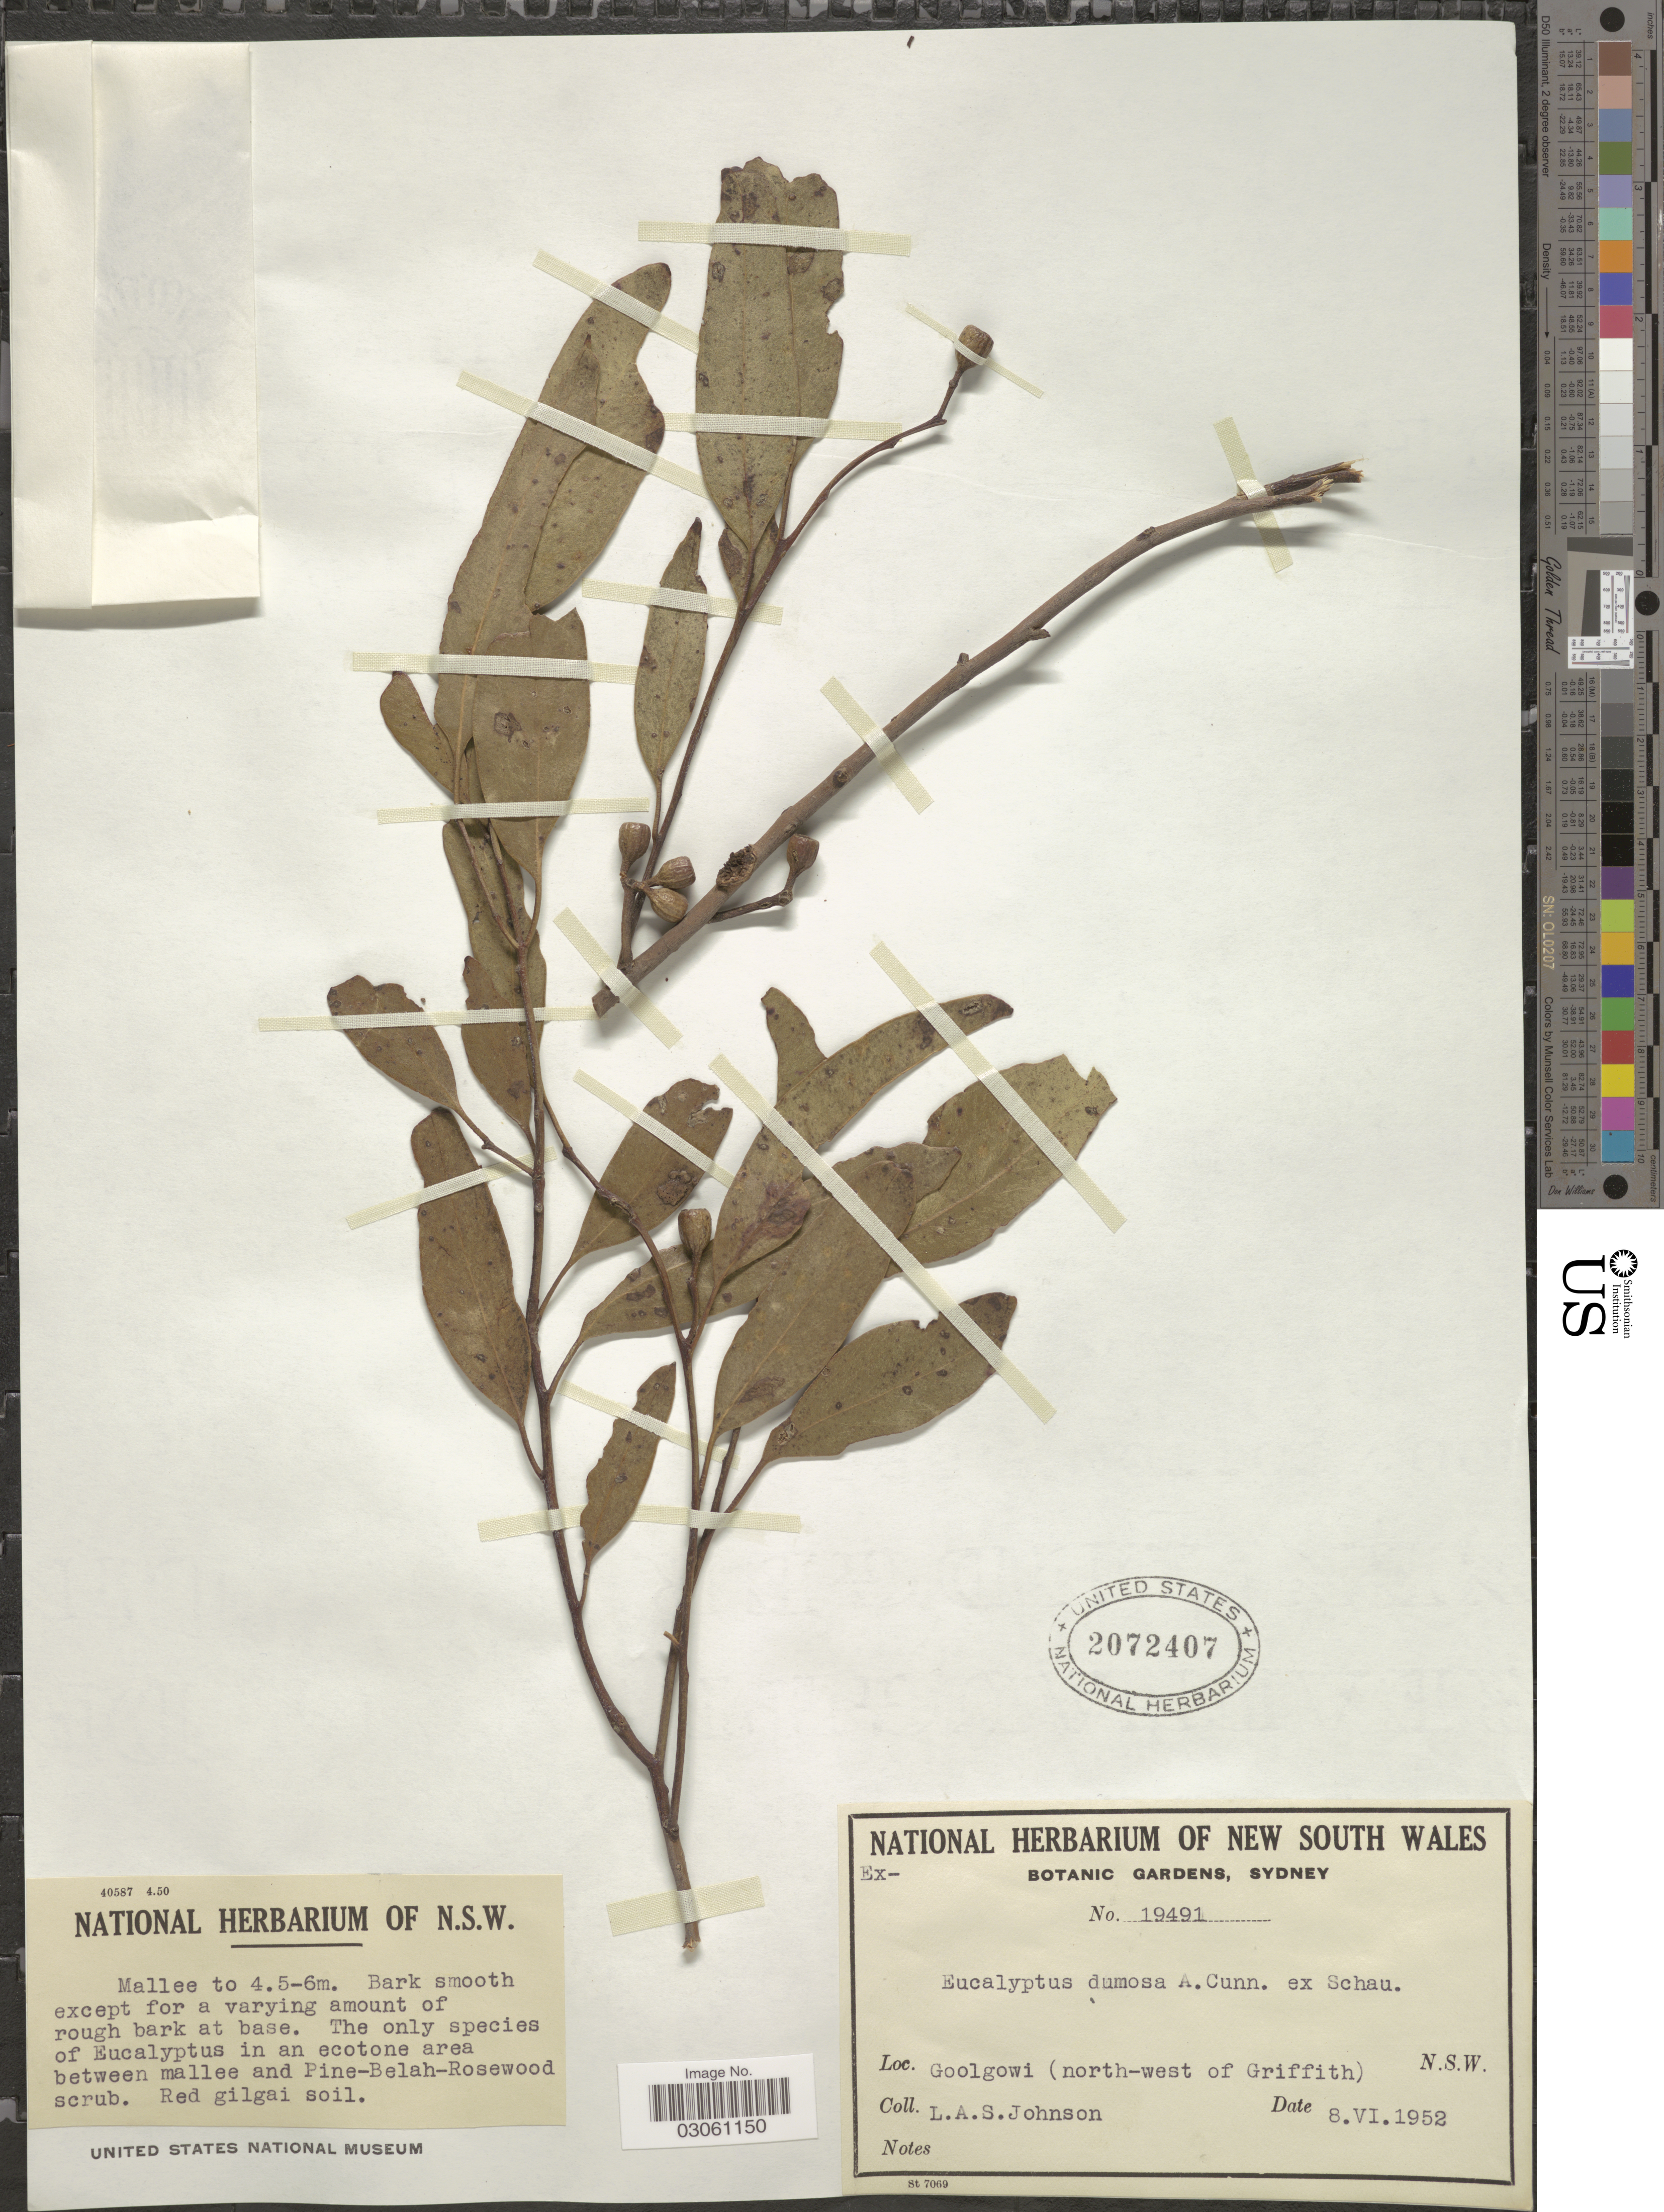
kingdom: Plantae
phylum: Tracheophyta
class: Magnoliopsida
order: Myrtales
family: Myrtaceae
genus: Eucalyptus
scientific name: Eucalyptus dumosa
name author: A. Cunn. ex Oxley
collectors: L. A. S. Johnson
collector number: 19491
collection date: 1952-06-08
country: Australia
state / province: New South Wales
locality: Goolgowi (north-west of Griffith).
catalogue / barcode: US 2072407